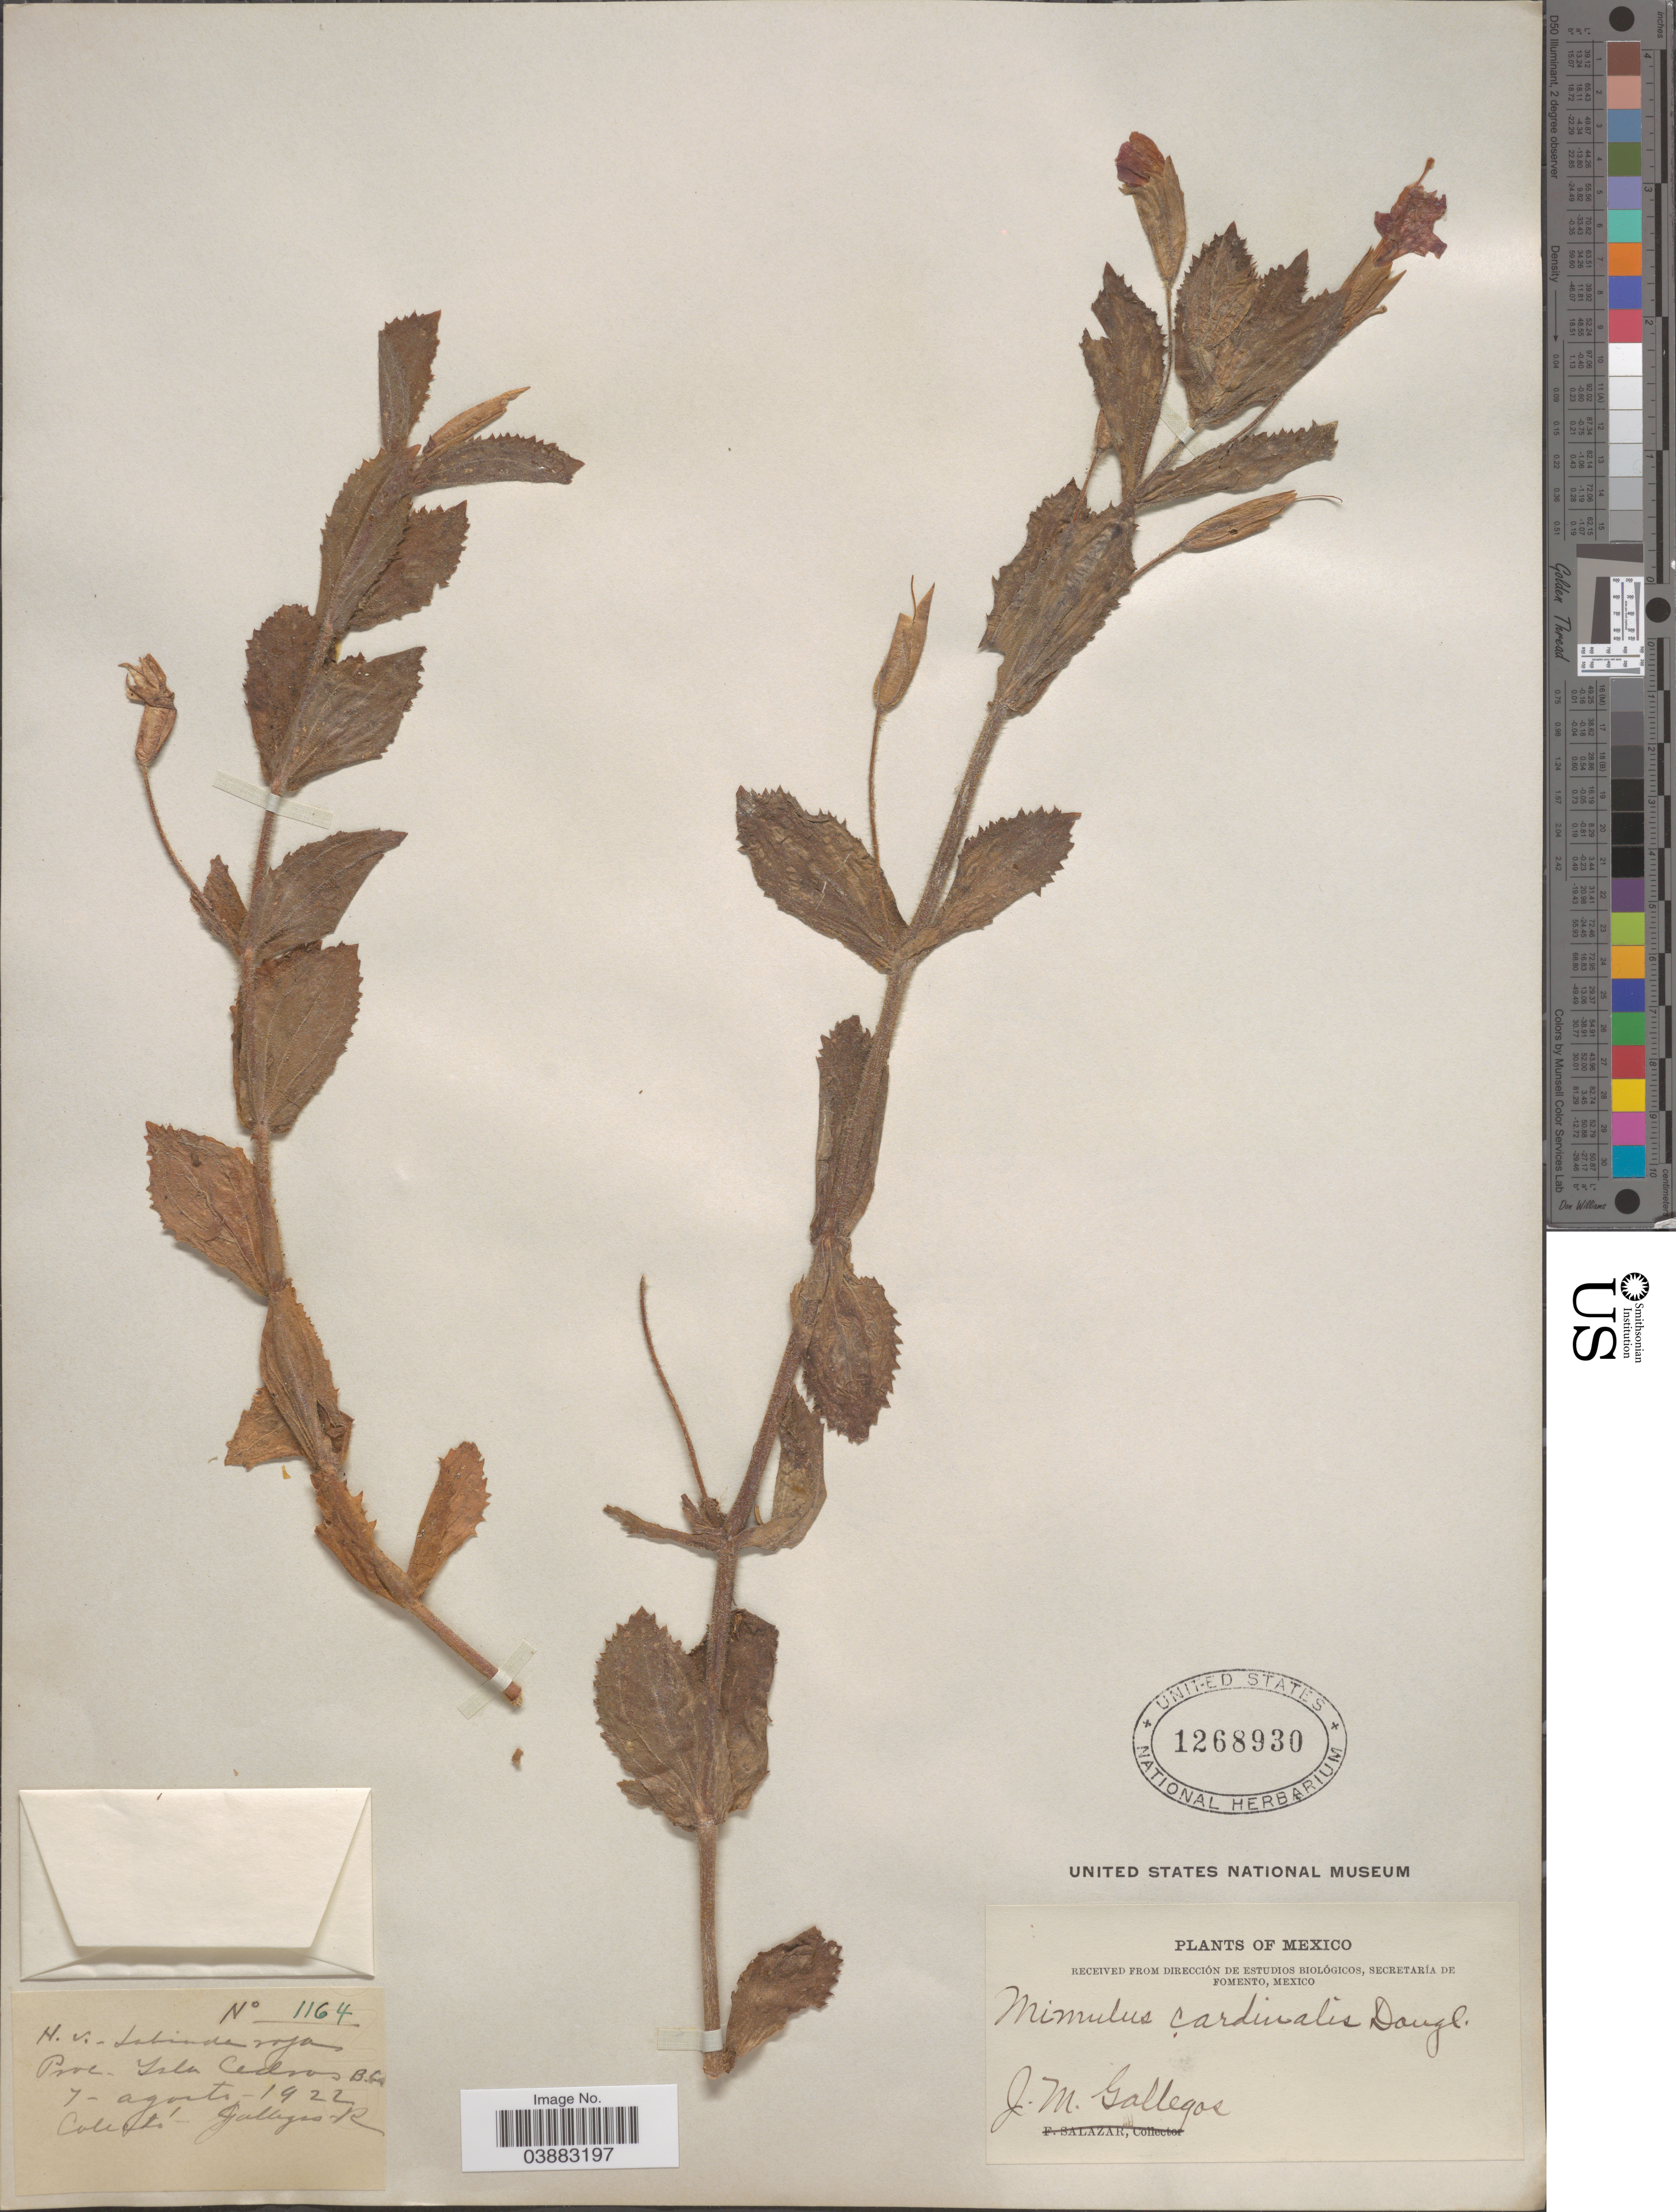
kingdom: Plantae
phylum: Tracheophyta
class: Magnoliopsida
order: Lamiales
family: Phrymaceae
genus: Mimulus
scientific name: Mimulus cardinalis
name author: Douglas ex Benth.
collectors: J. Gallegos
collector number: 1164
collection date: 1922-08-07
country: Mexico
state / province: Baja California Norte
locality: Prov. Isla Cedros.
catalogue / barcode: US 1268930